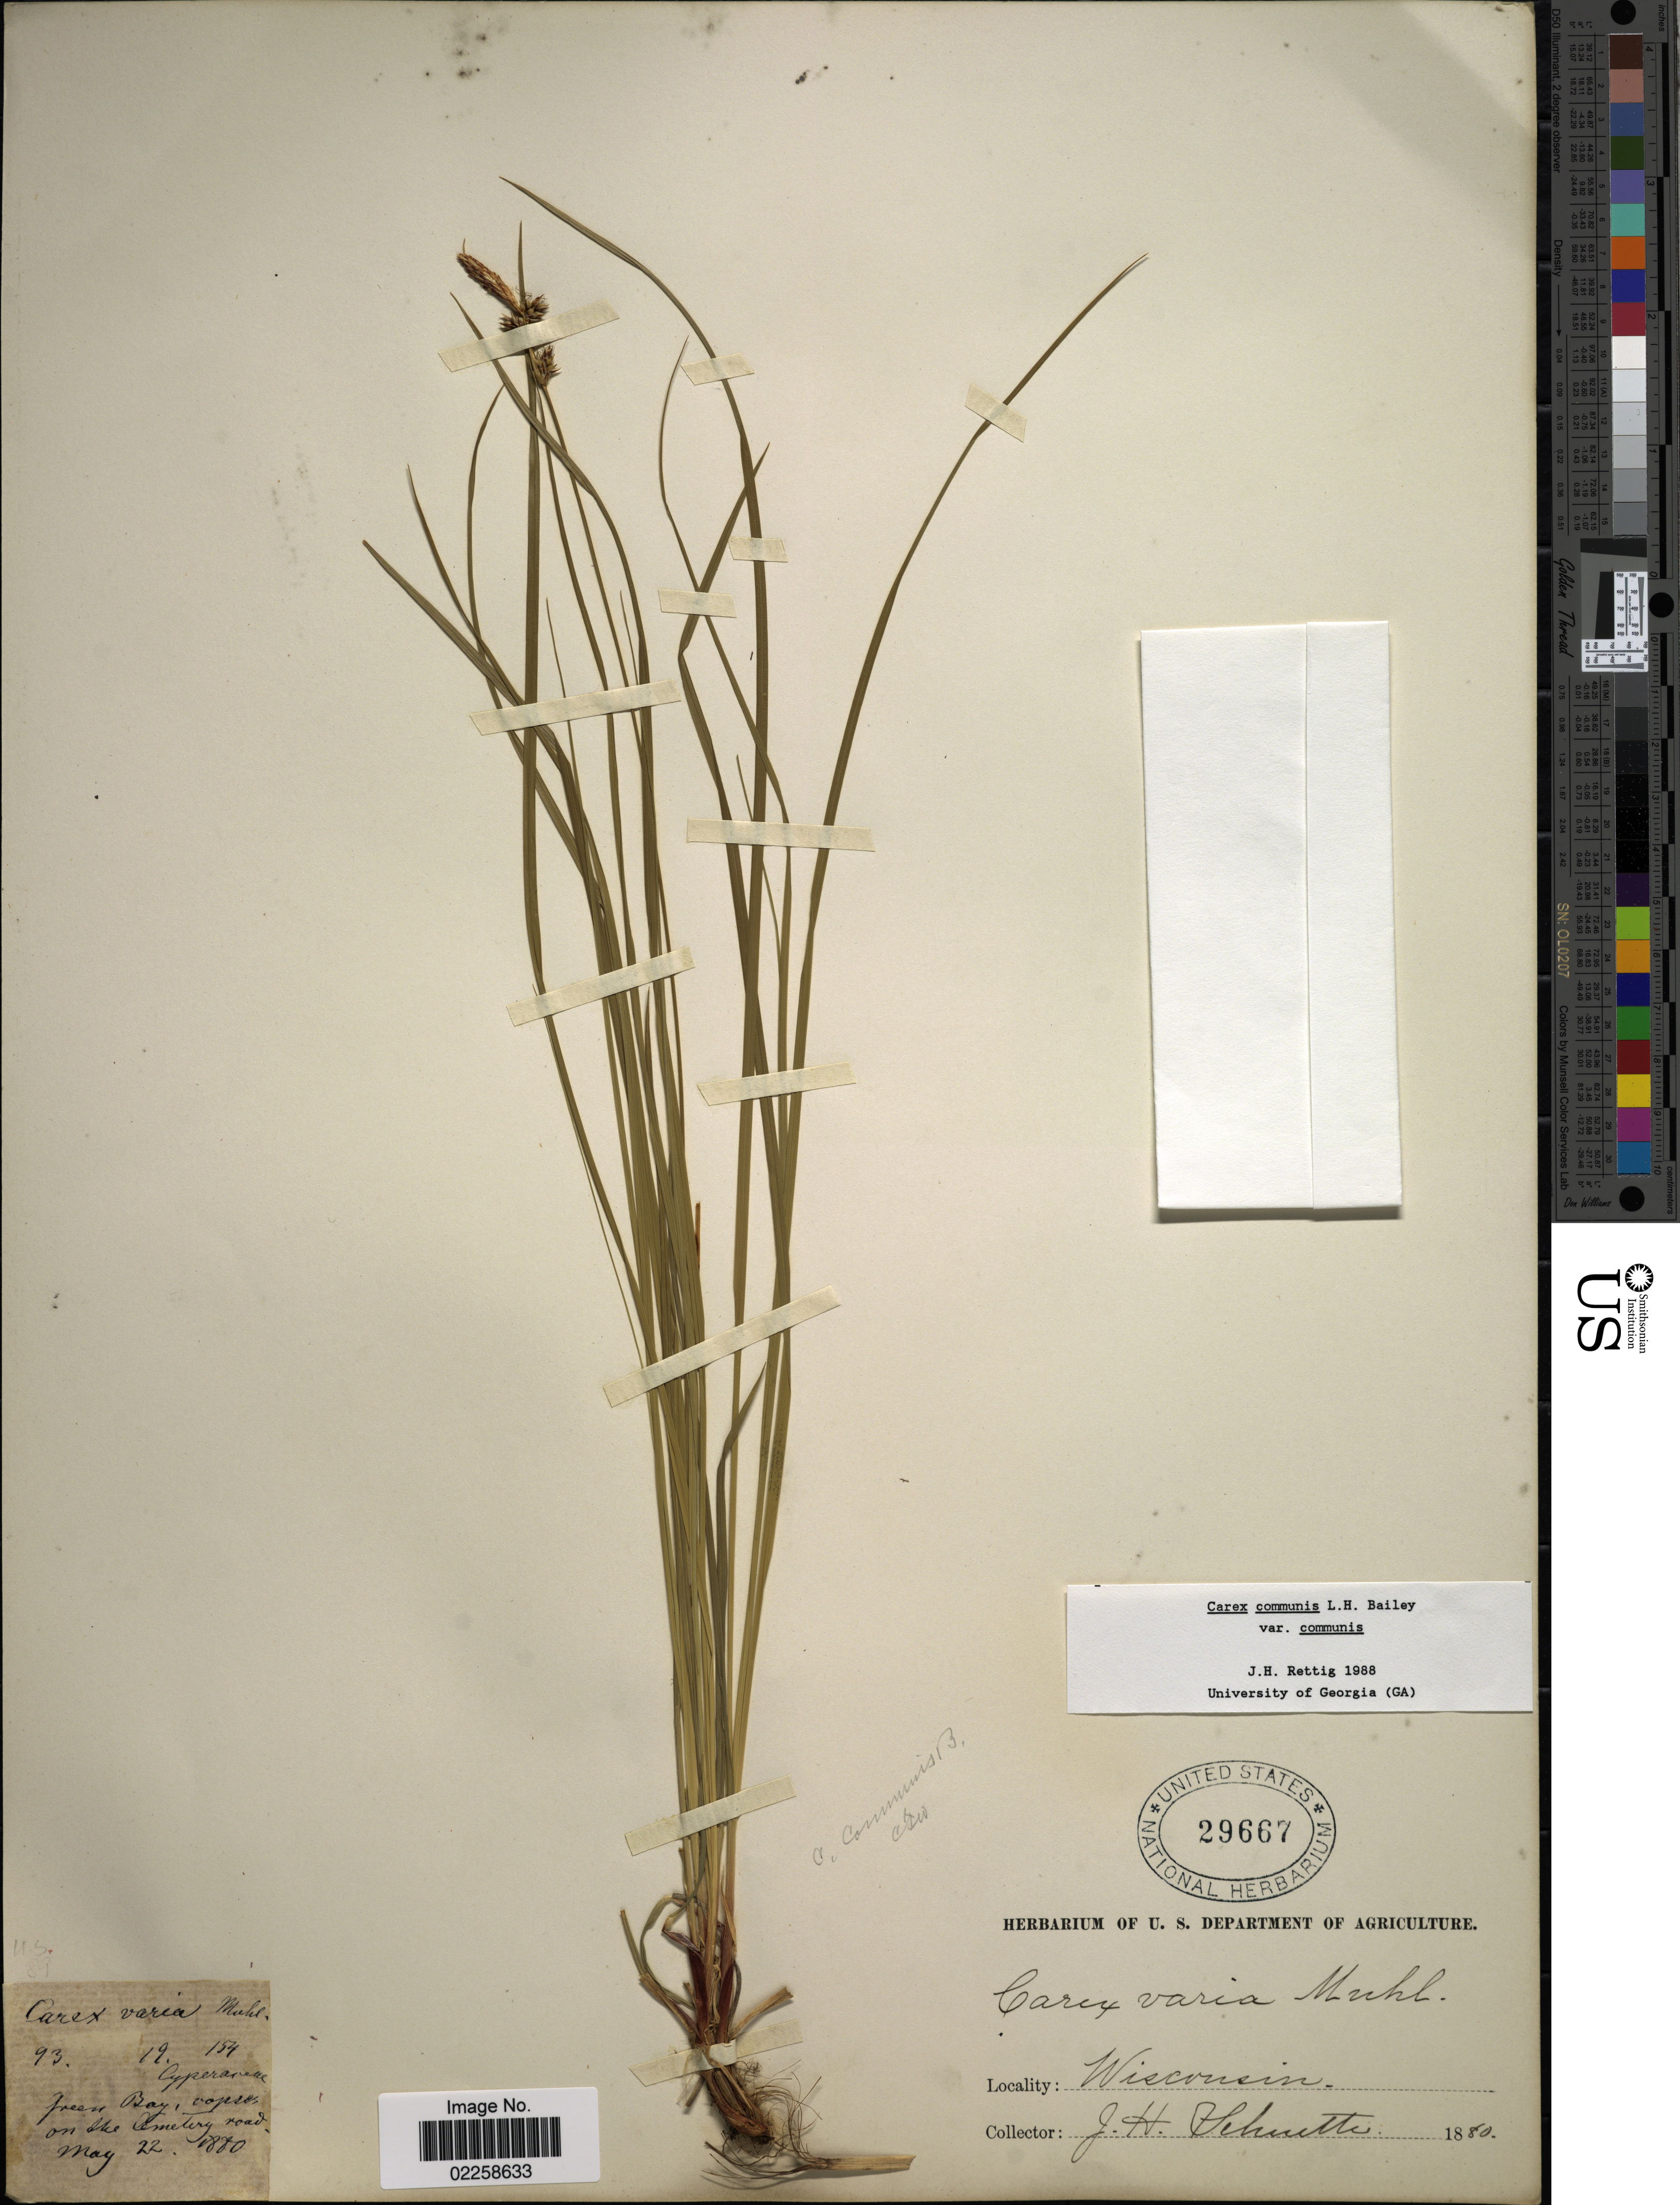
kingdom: Plantae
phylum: Tracheophyta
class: Liliopsida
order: Poales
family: Cyperaceae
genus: Carex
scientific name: Carex communis var. communis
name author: L.H. Bailey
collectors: J. H. Schuette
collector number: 93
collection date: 1880-05-22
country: United States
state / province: Wisconsin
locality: Green Bay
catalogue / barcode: US 29667